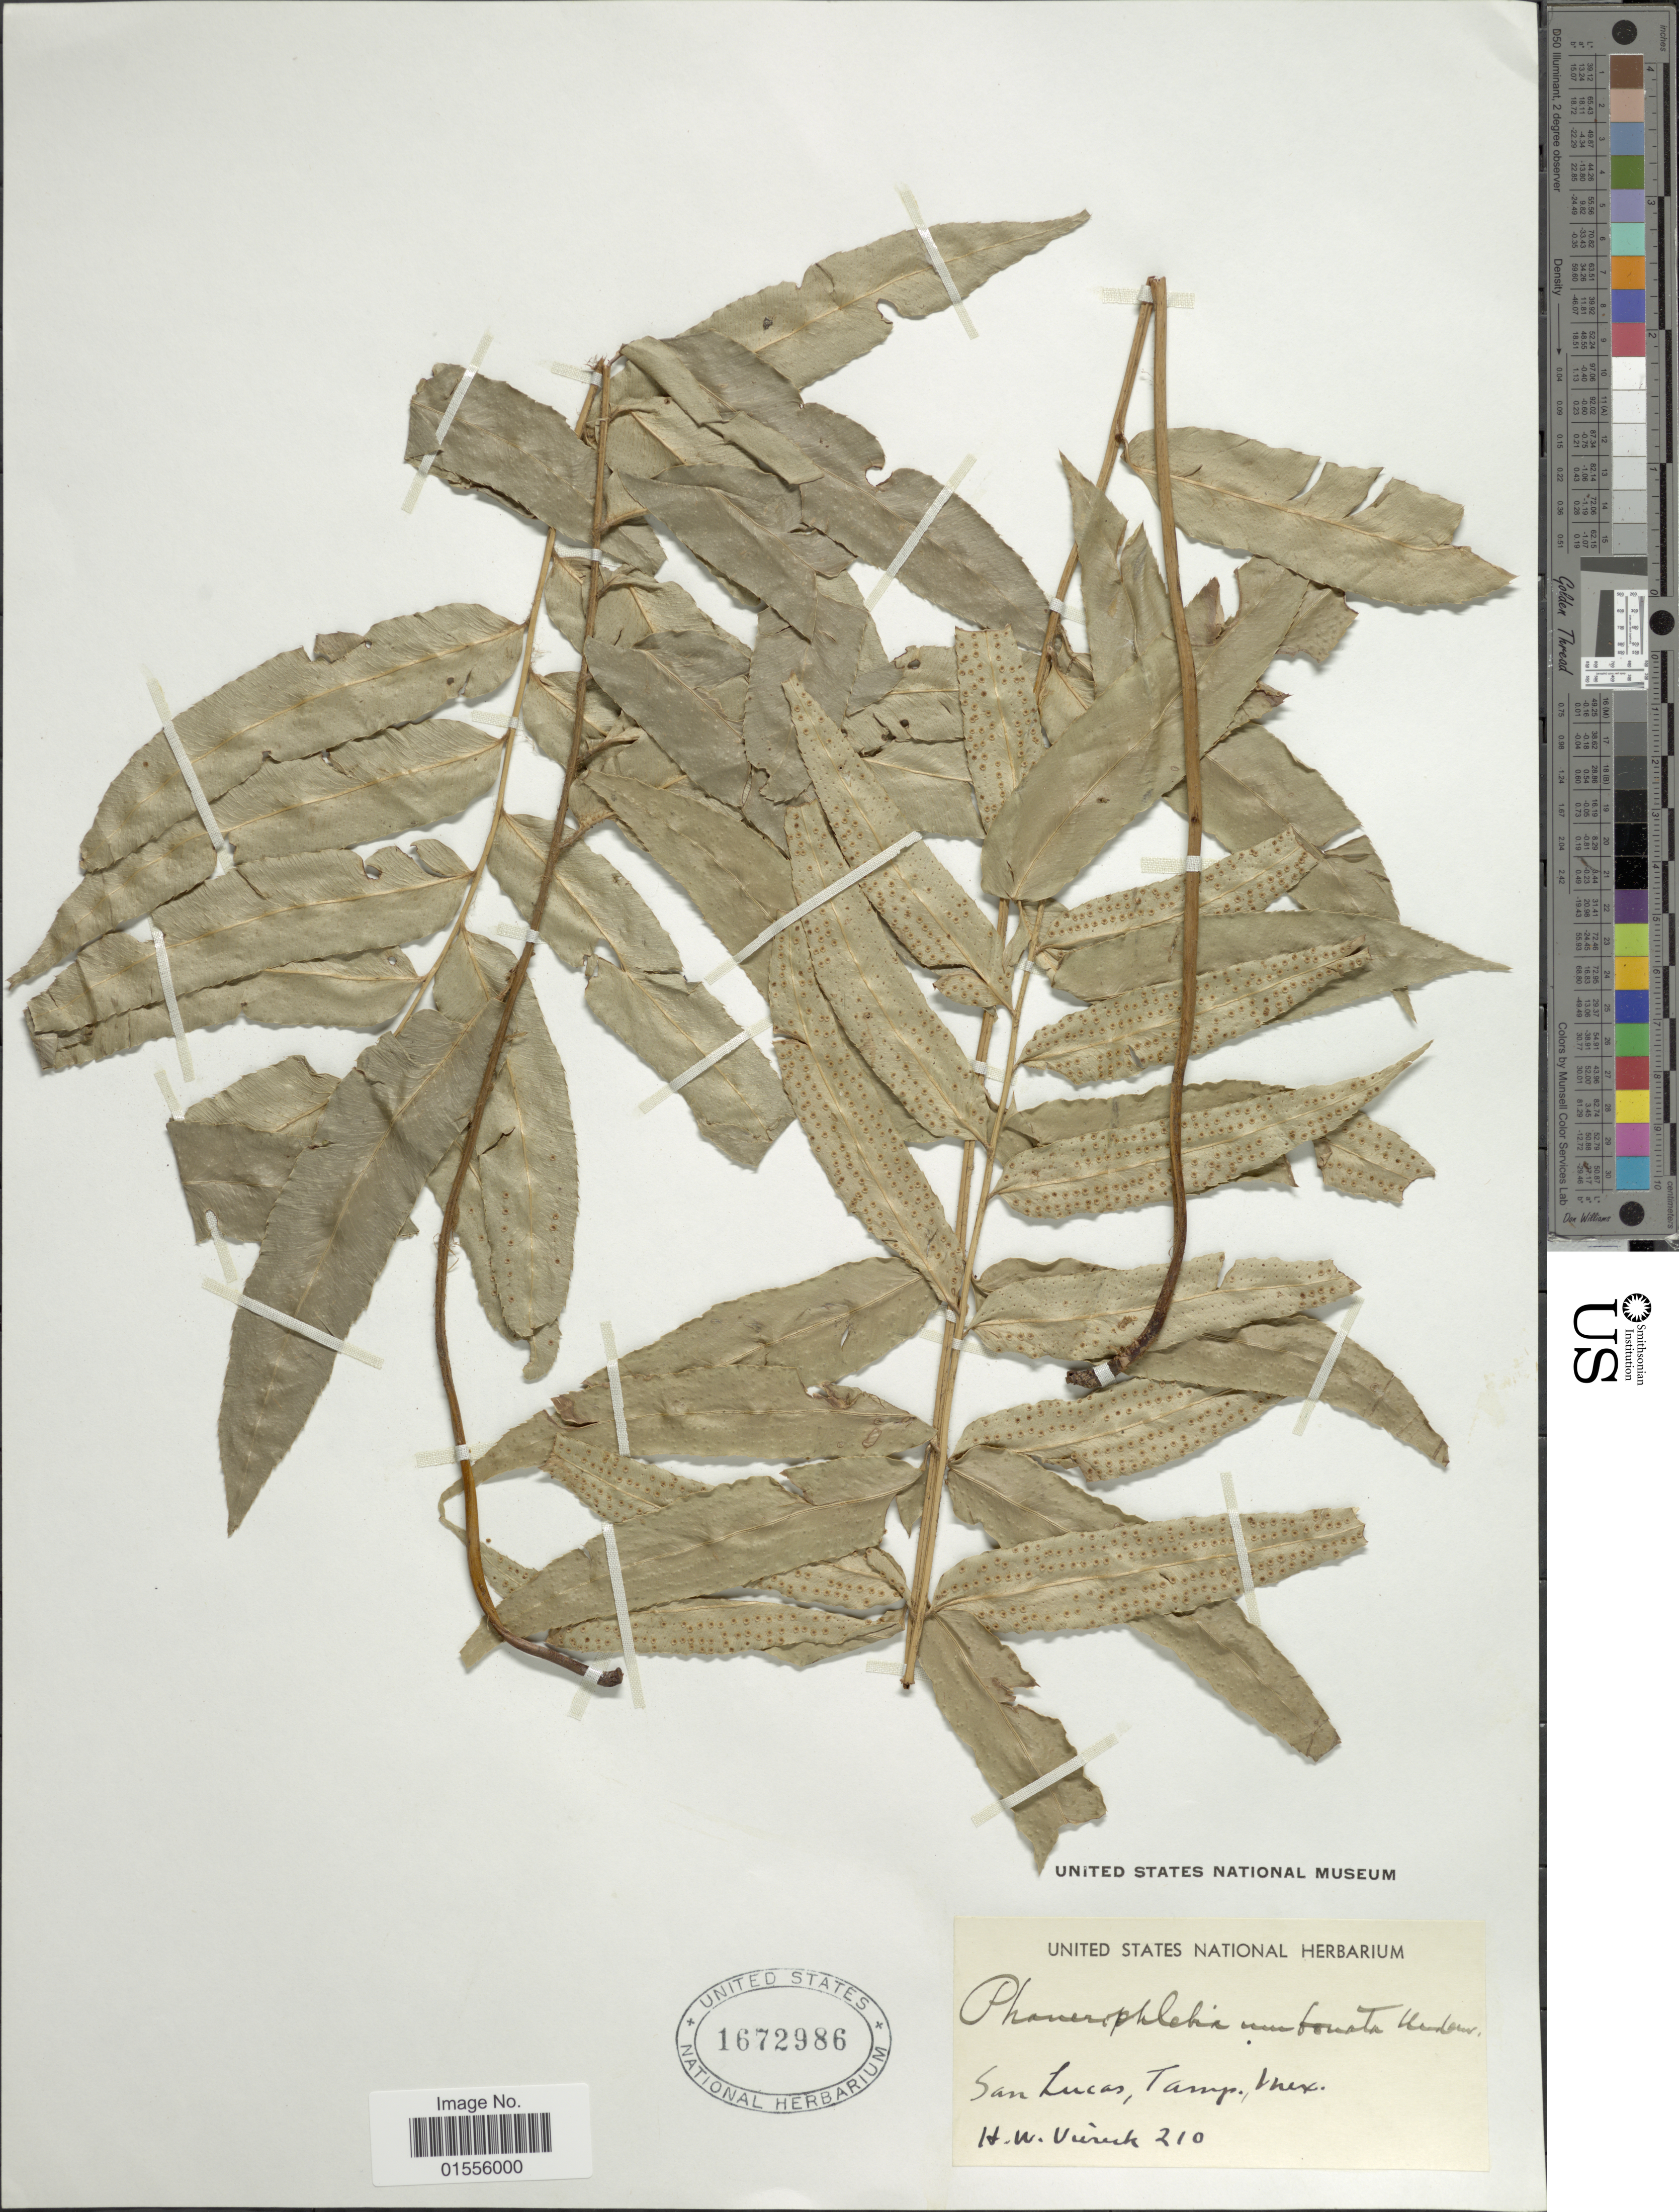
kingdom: Plantae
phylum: Tracheophyta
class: Polypodiopsida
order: Polypodiales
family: Dryopteridaceae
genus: Phanerophlebia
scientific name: Phanerophlebia umbonata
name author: Underw.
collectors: H. W. Viereck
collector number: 210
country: Mexico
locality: San Lucas, Tamp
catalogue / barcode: US 1672986